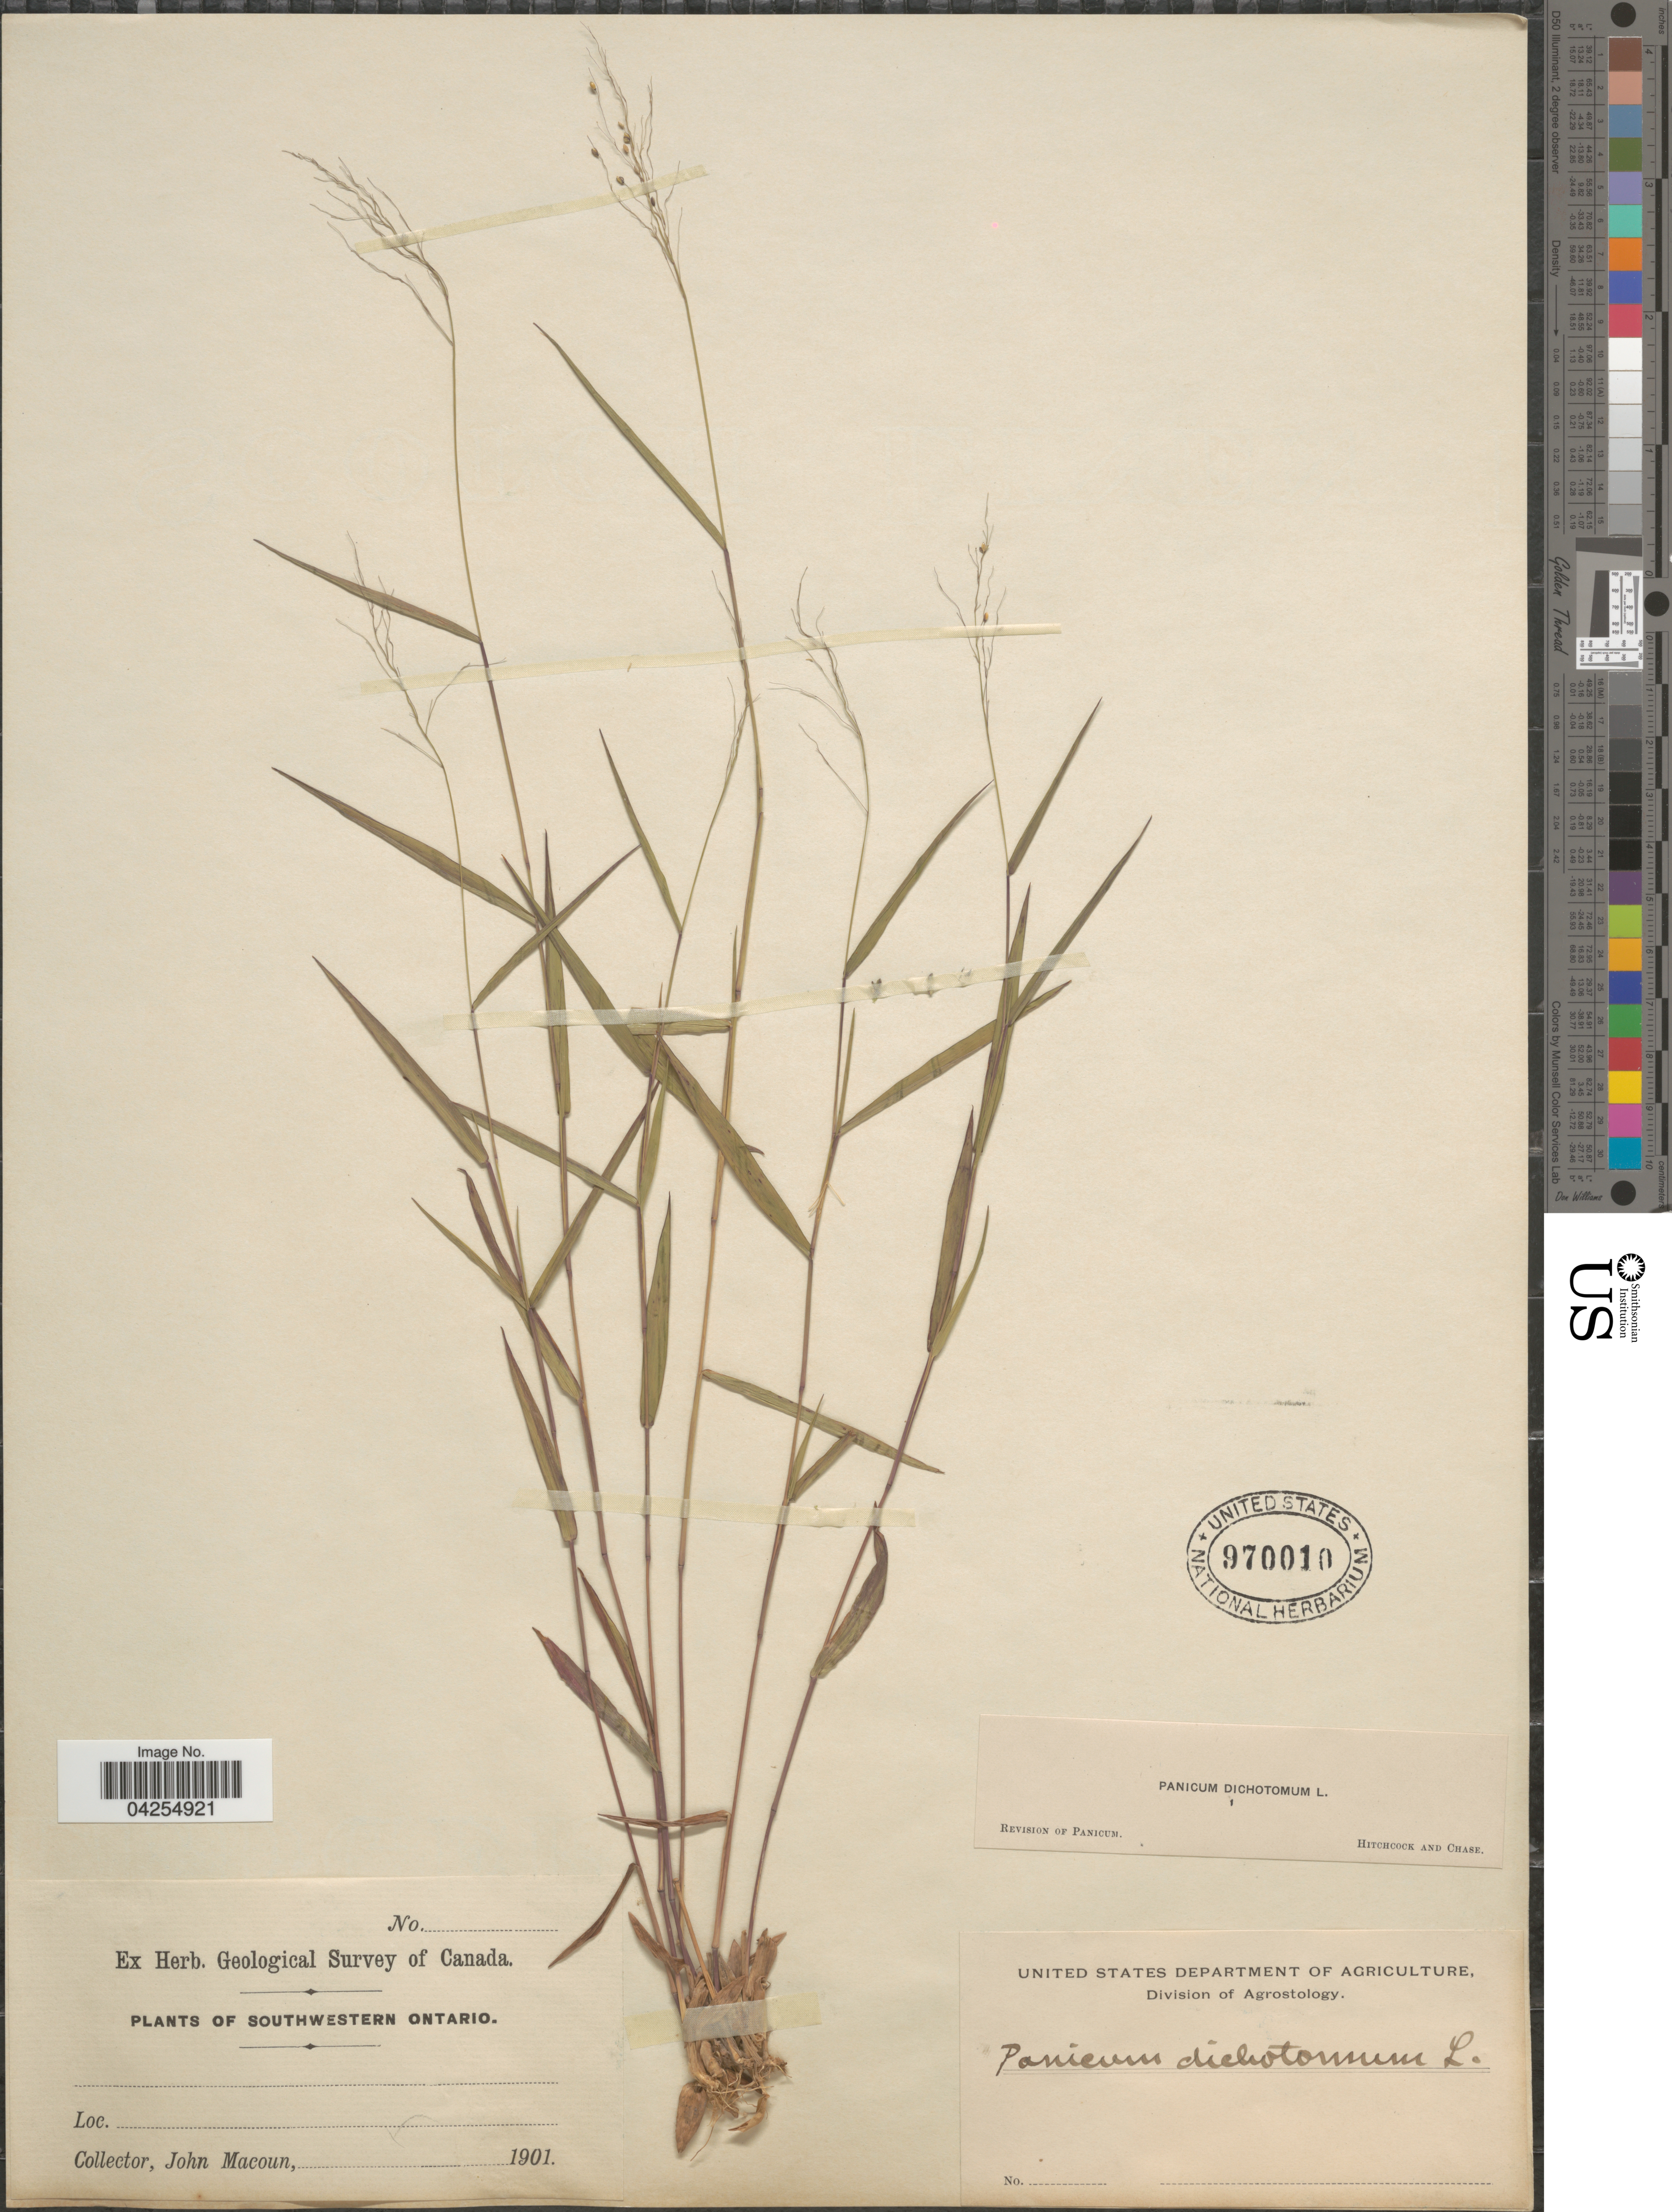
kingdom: Plantae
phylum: Tracheophyta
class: Liliopsida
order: Poales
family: Poaceae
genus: Dichanthelium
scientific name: Dichanthelium dichotomum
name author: (L.) Gould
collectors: J. Macoun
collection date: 1901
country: Canada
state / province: Ontario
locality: Geological Survey of Canada. Southwestern Ontario.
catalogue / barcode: US 970010